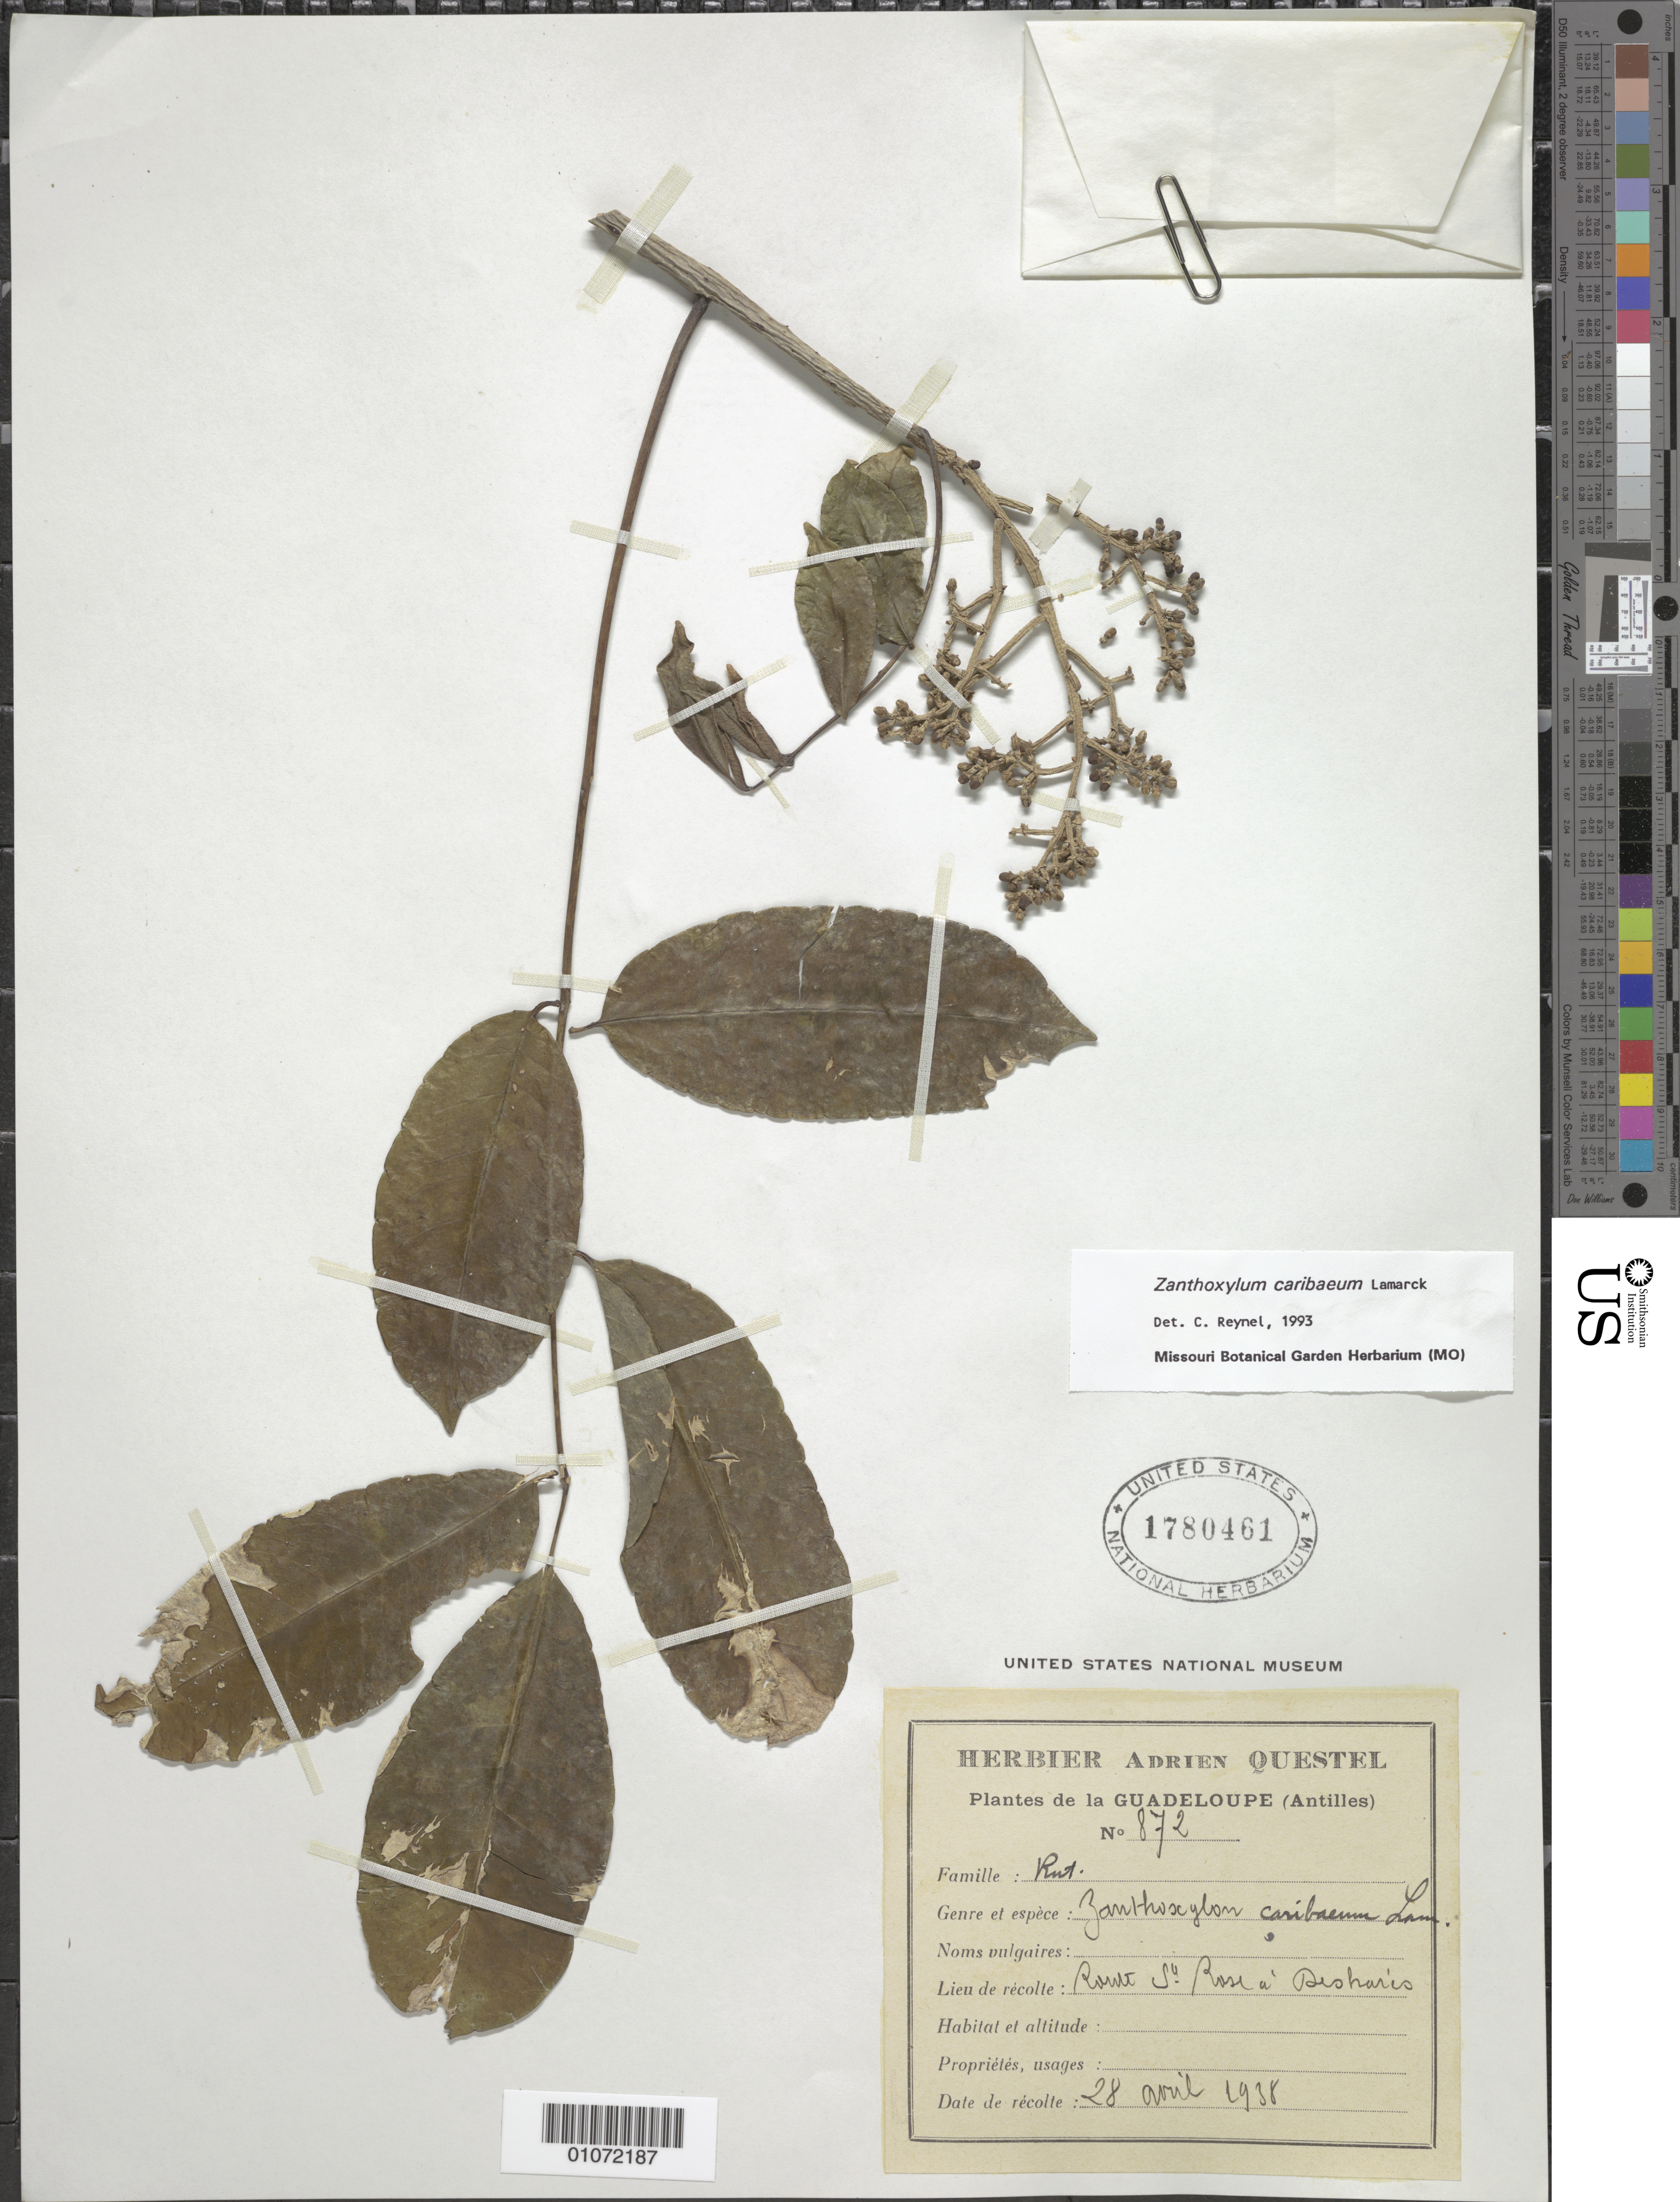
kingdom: Plantae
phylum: Tracheophyta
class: Magnoliopsida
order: Sapindales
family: Rutaceae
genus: Zanthoxylum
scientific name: Zanthoxylum caribaeum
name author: Lam.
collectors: A. Questel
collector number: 872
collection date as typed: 28 Apr 1938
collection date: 1938-04-28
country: Guadeloupe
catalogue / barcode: US 1780461